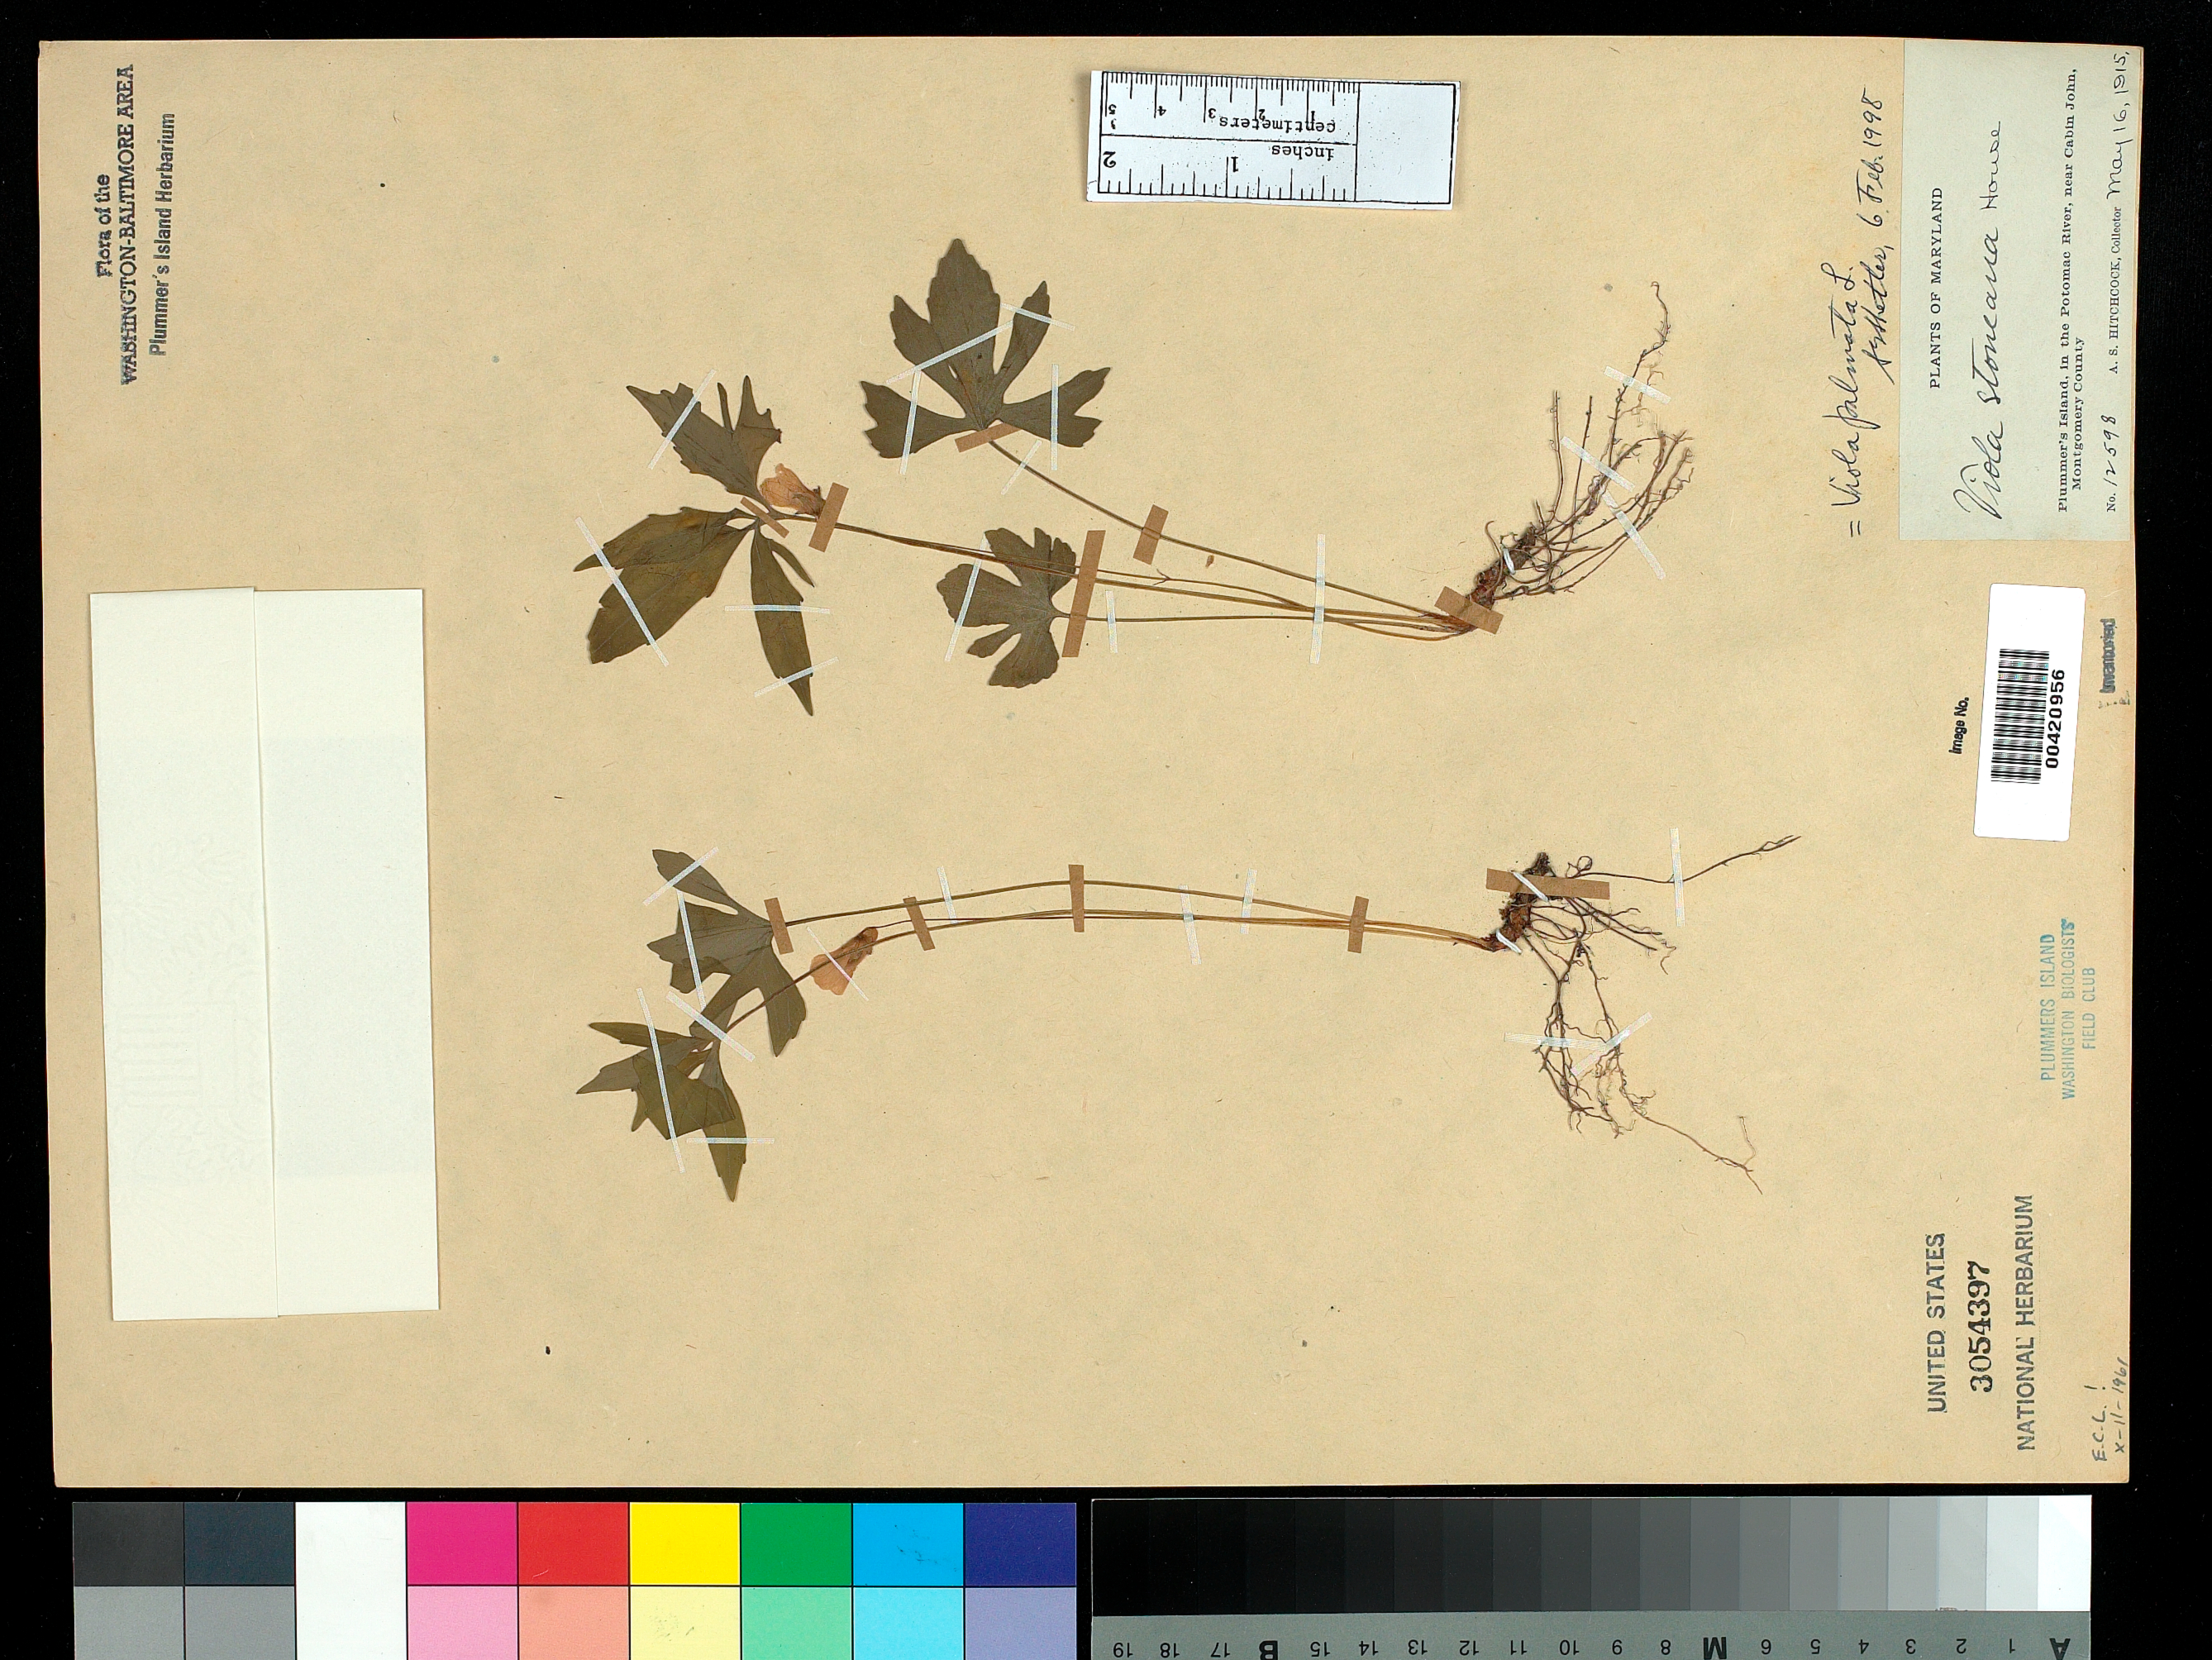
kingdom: Plantae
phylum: Tracheophyta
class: Magnoliopsida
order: Malpighiales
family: Violaceae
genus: Viola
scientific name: Viola palmata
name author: L.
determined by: Shetler, Stanwyn G., (US), NMNH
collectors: A. S. Hitchcock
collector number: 12598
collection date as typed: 16 May 1915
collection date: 1915-05-16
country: United States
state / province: Maryland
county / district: Montgomery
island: Plummers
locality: Plummer's Island Plummers Island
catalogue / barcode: US 3054397